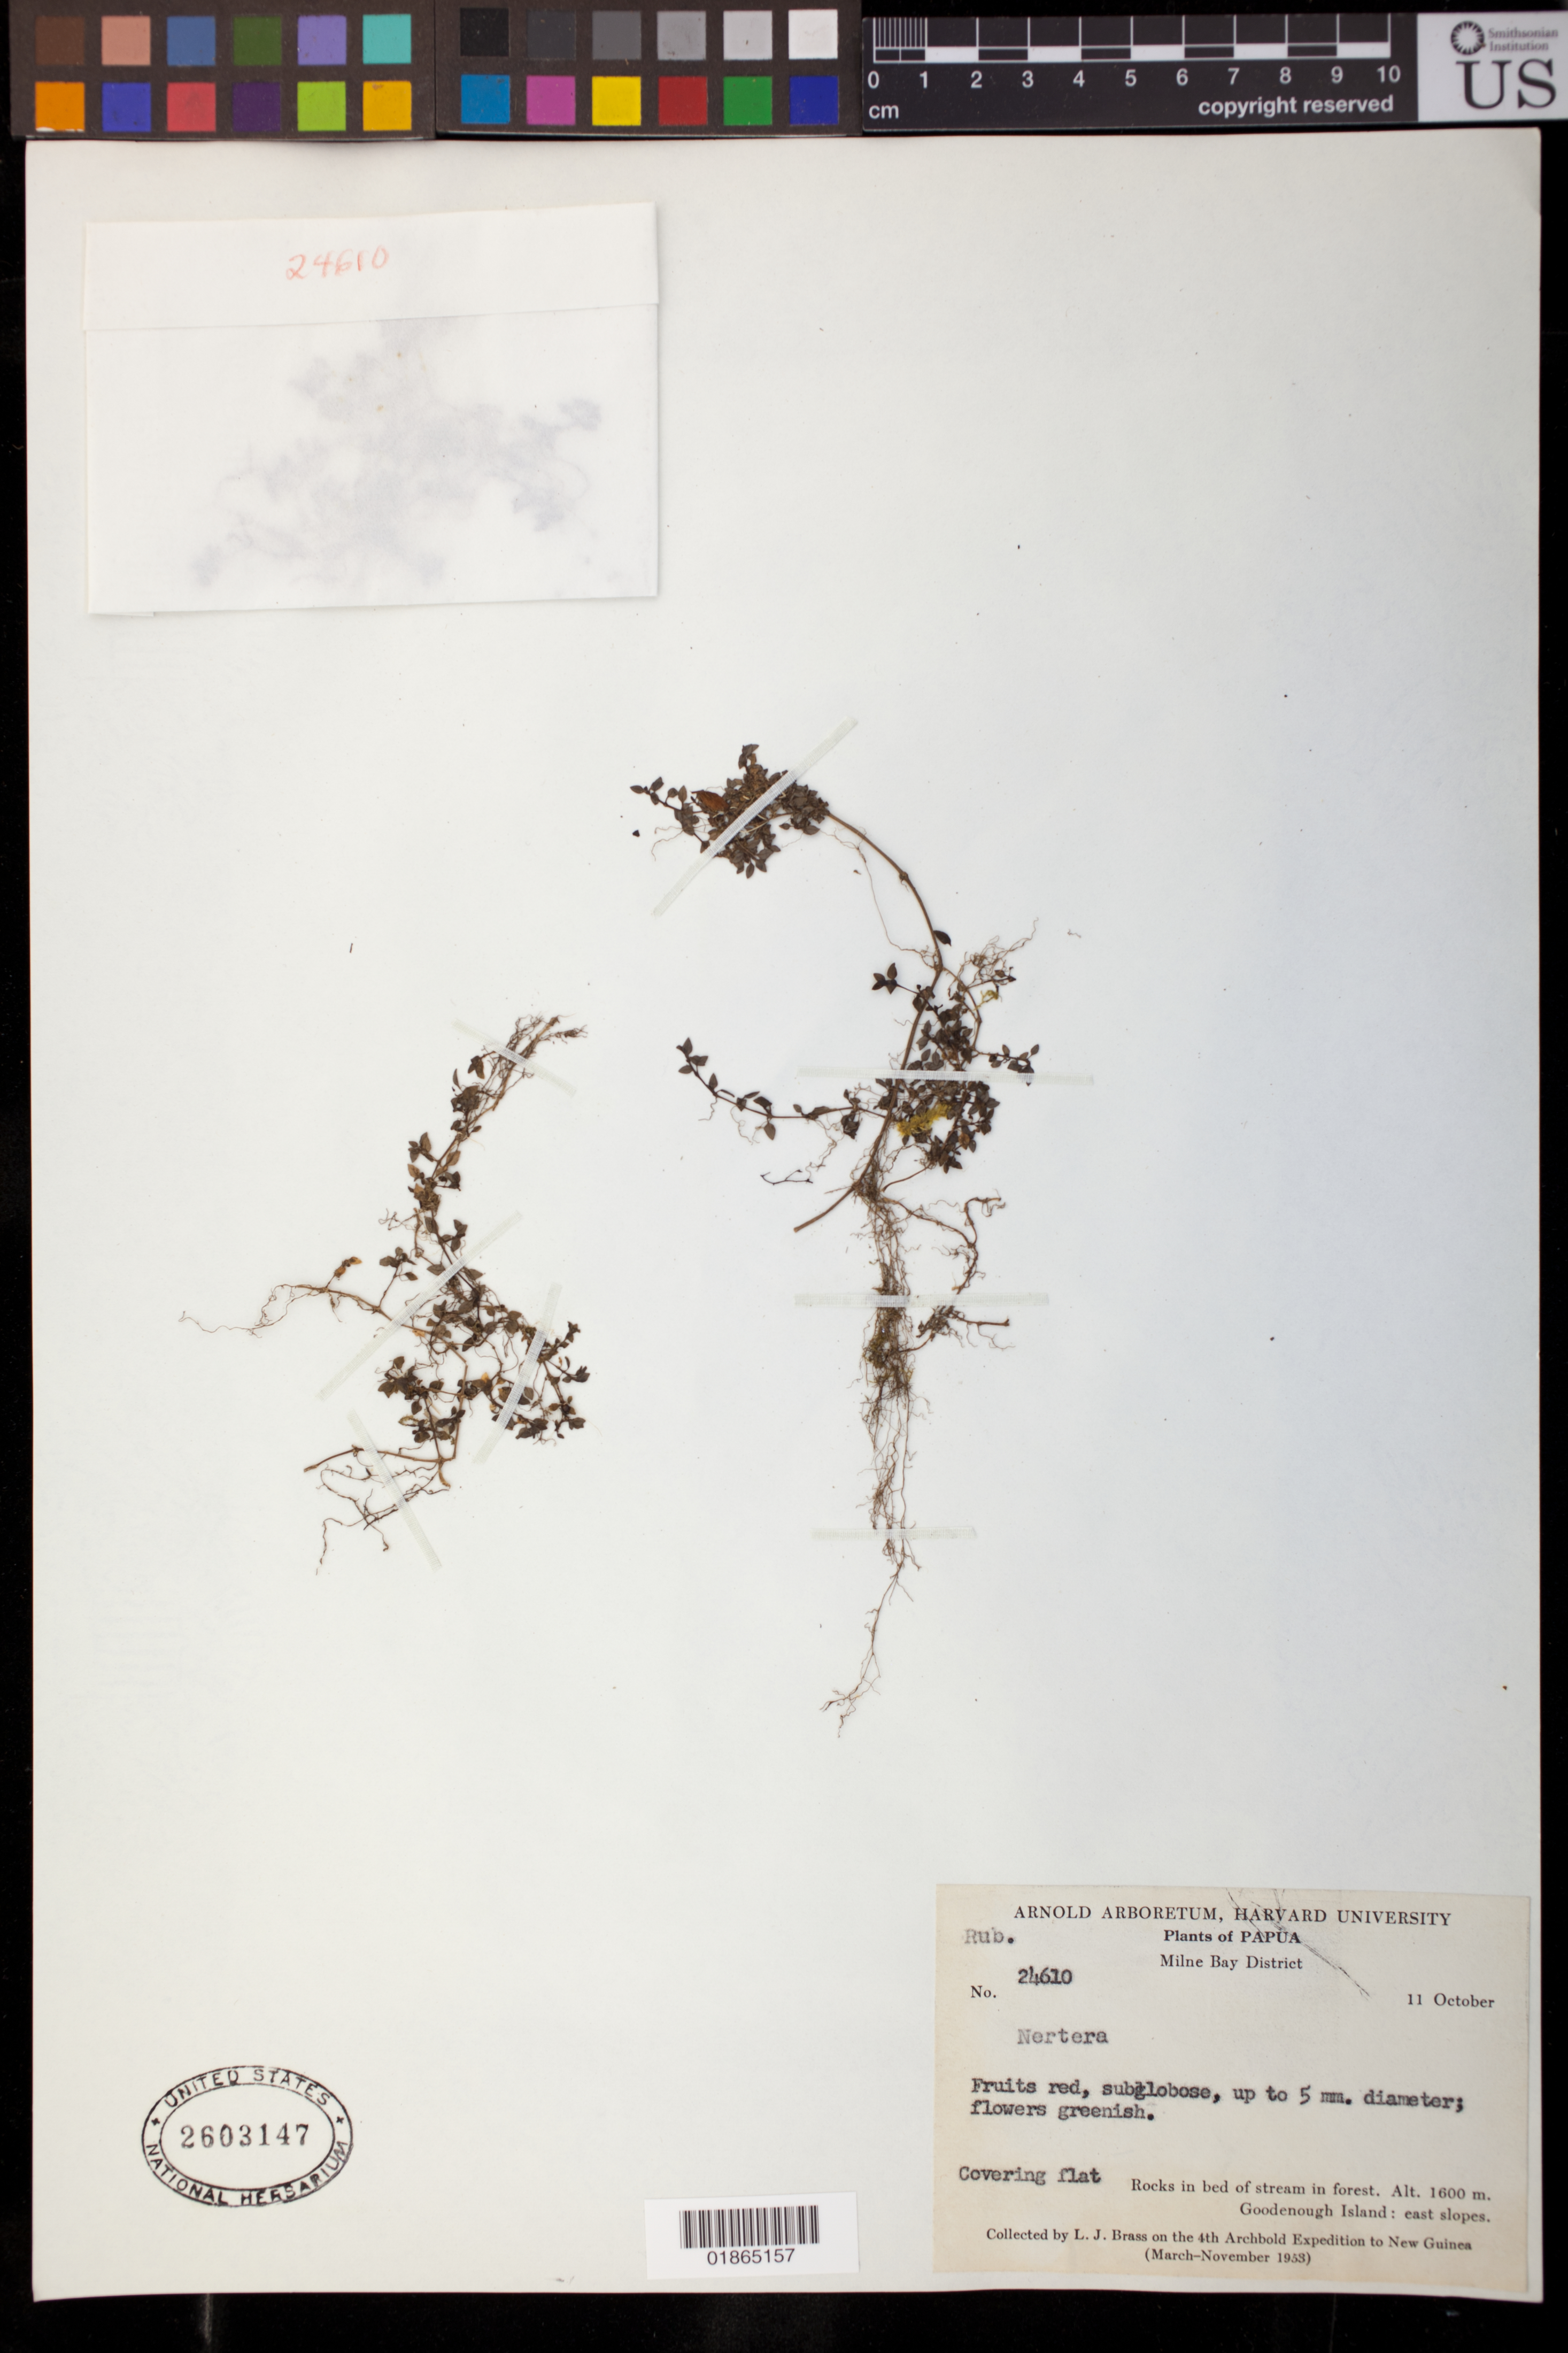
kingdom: Plantae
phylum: Tracheophyta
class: Magnoliopsida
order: Gentianales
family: Rubiaceae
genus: Nertera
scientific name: Nertera sp.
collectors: L. J. Brass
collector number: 24610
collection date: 1953-10-11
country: Papua New Guinea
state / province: Milne Bay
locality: Milne Bay District, Goodenough Island: east slopes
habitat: Covering flat rocks in bed of stream in forest.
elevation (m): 1600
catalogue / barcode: US 2603147